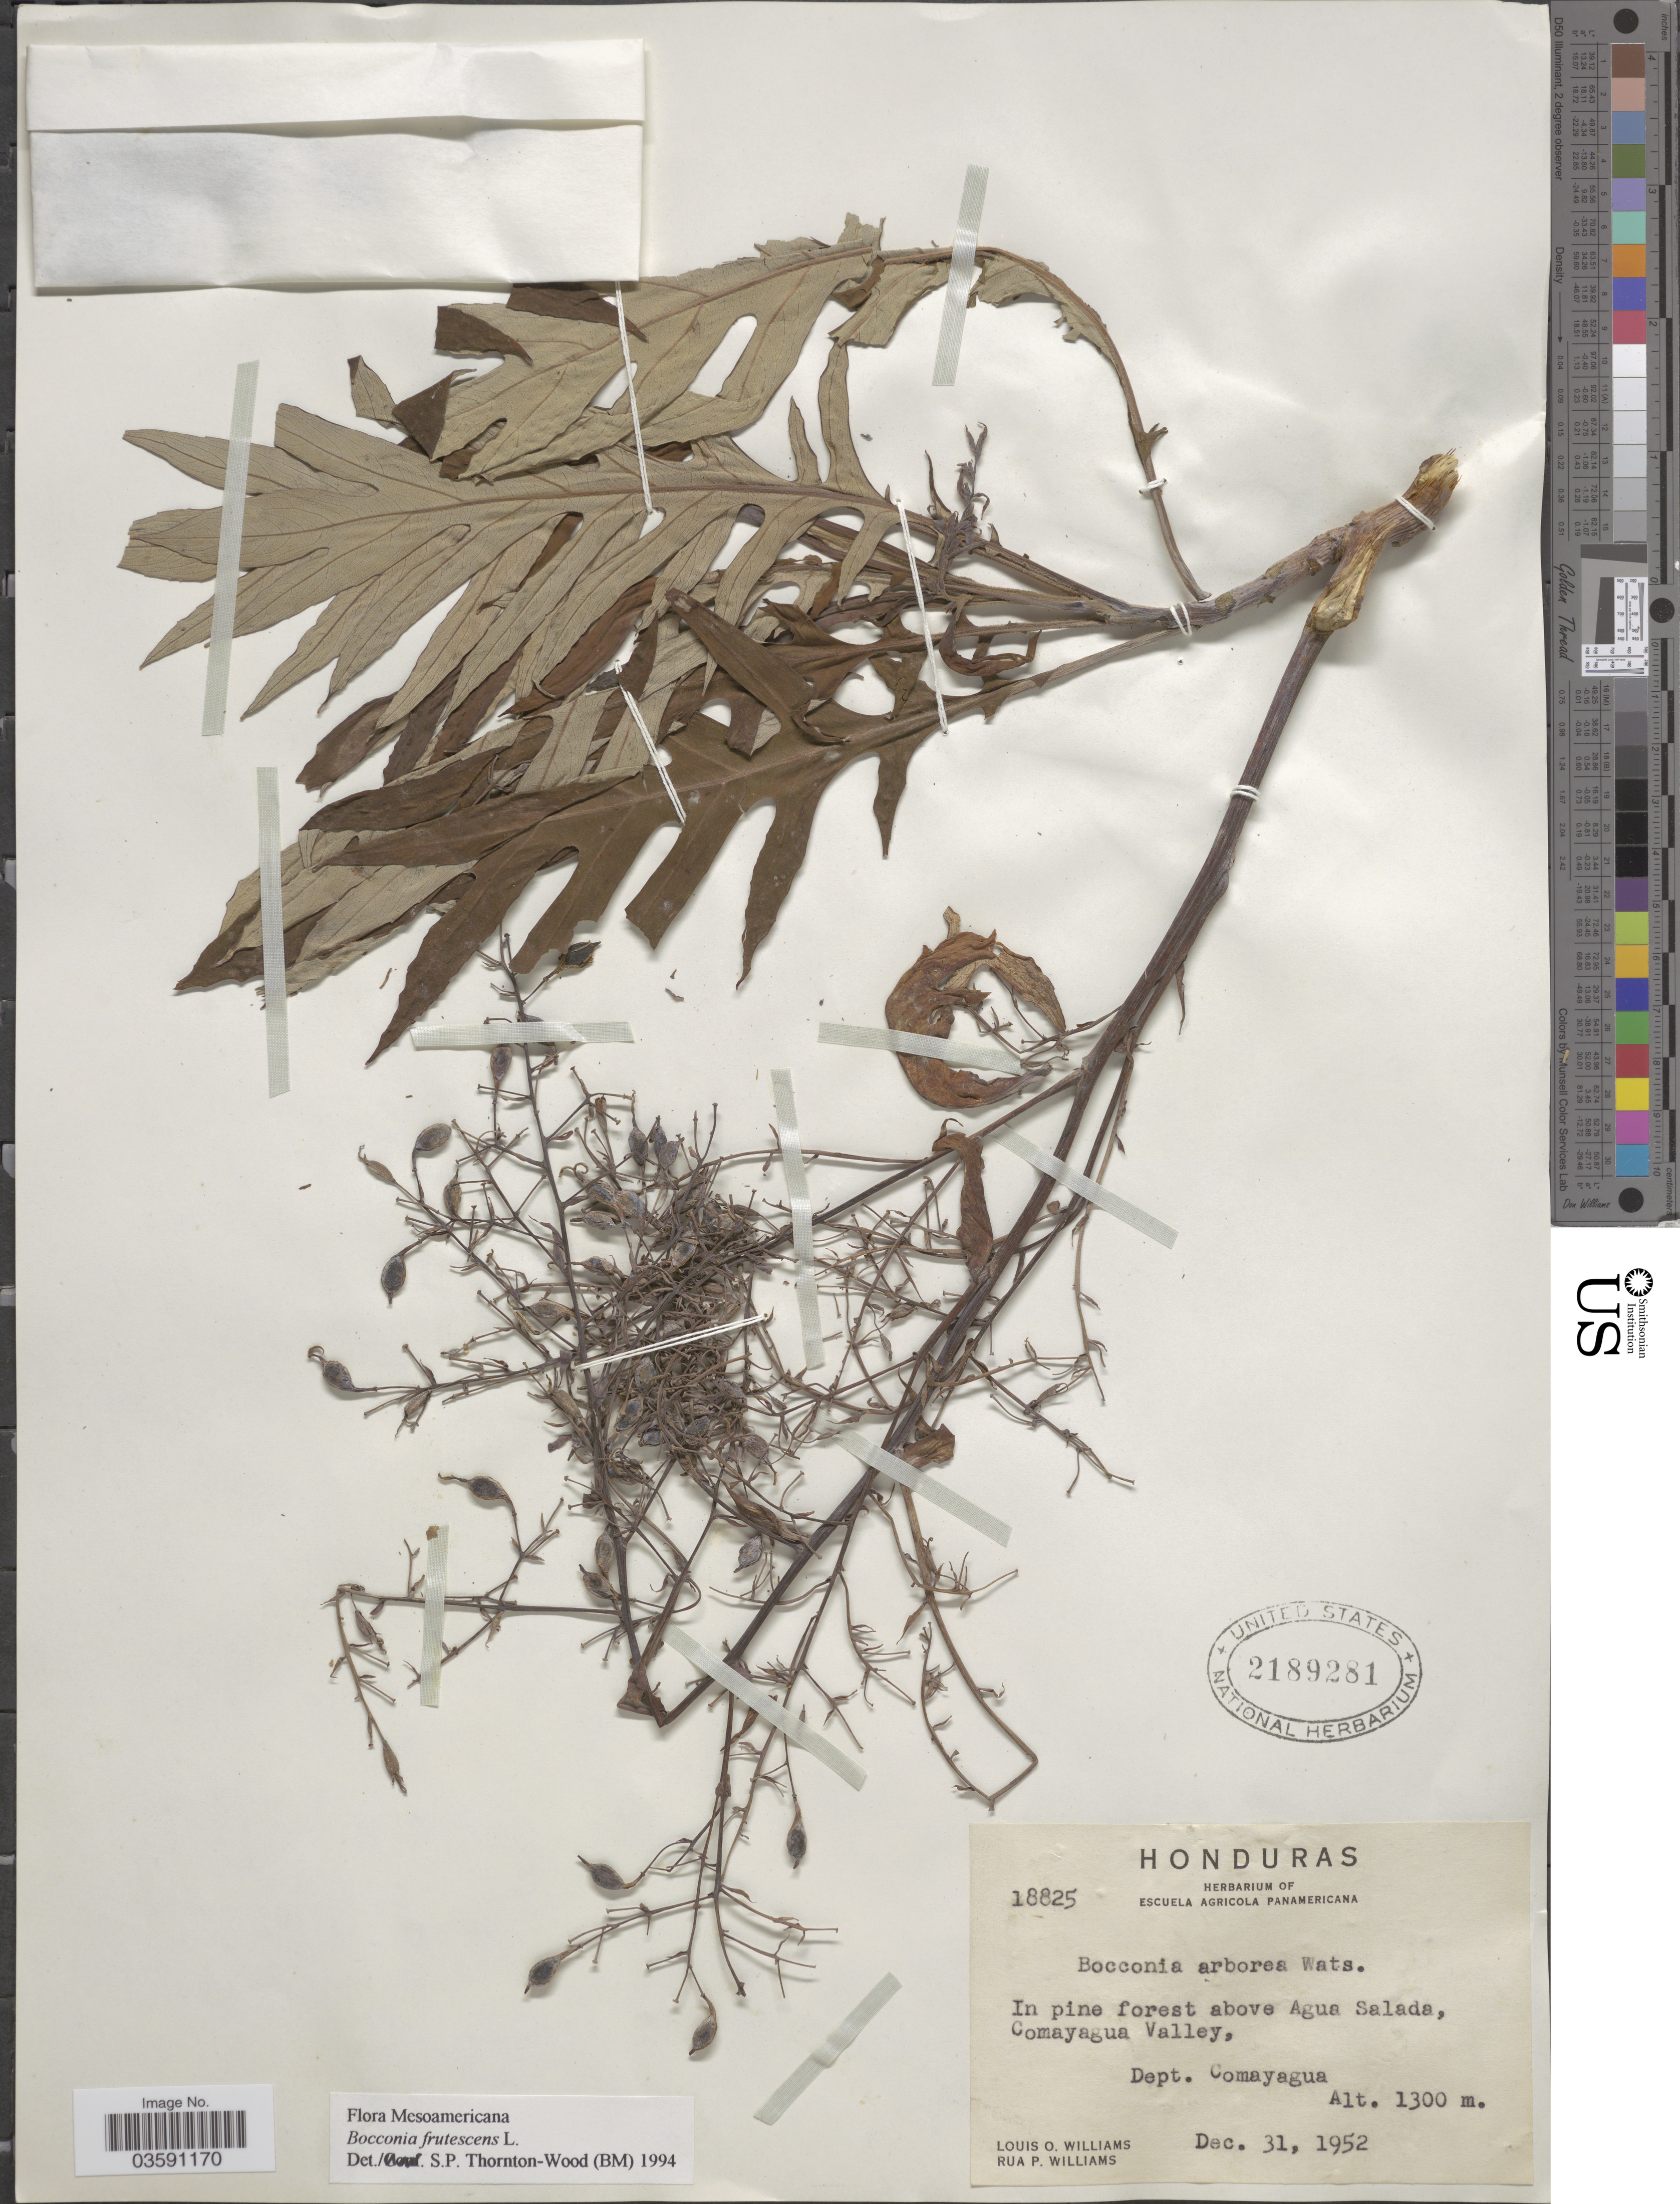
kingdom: Plantae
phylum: Tracheophyta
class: Magnoliopsida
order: Ranunculales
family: Papaveraceae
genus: Bocconia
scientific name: Bocconia frutescens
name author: L.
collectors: L. O. Williams & R. P. Williams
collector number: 18825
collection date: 1952-12-31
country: Honduras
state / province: Comayagua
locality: In pine forest above Agua Salada, Comayagua Valley, Dept. Comayagua.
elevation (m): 1300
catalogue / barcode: US 2189281